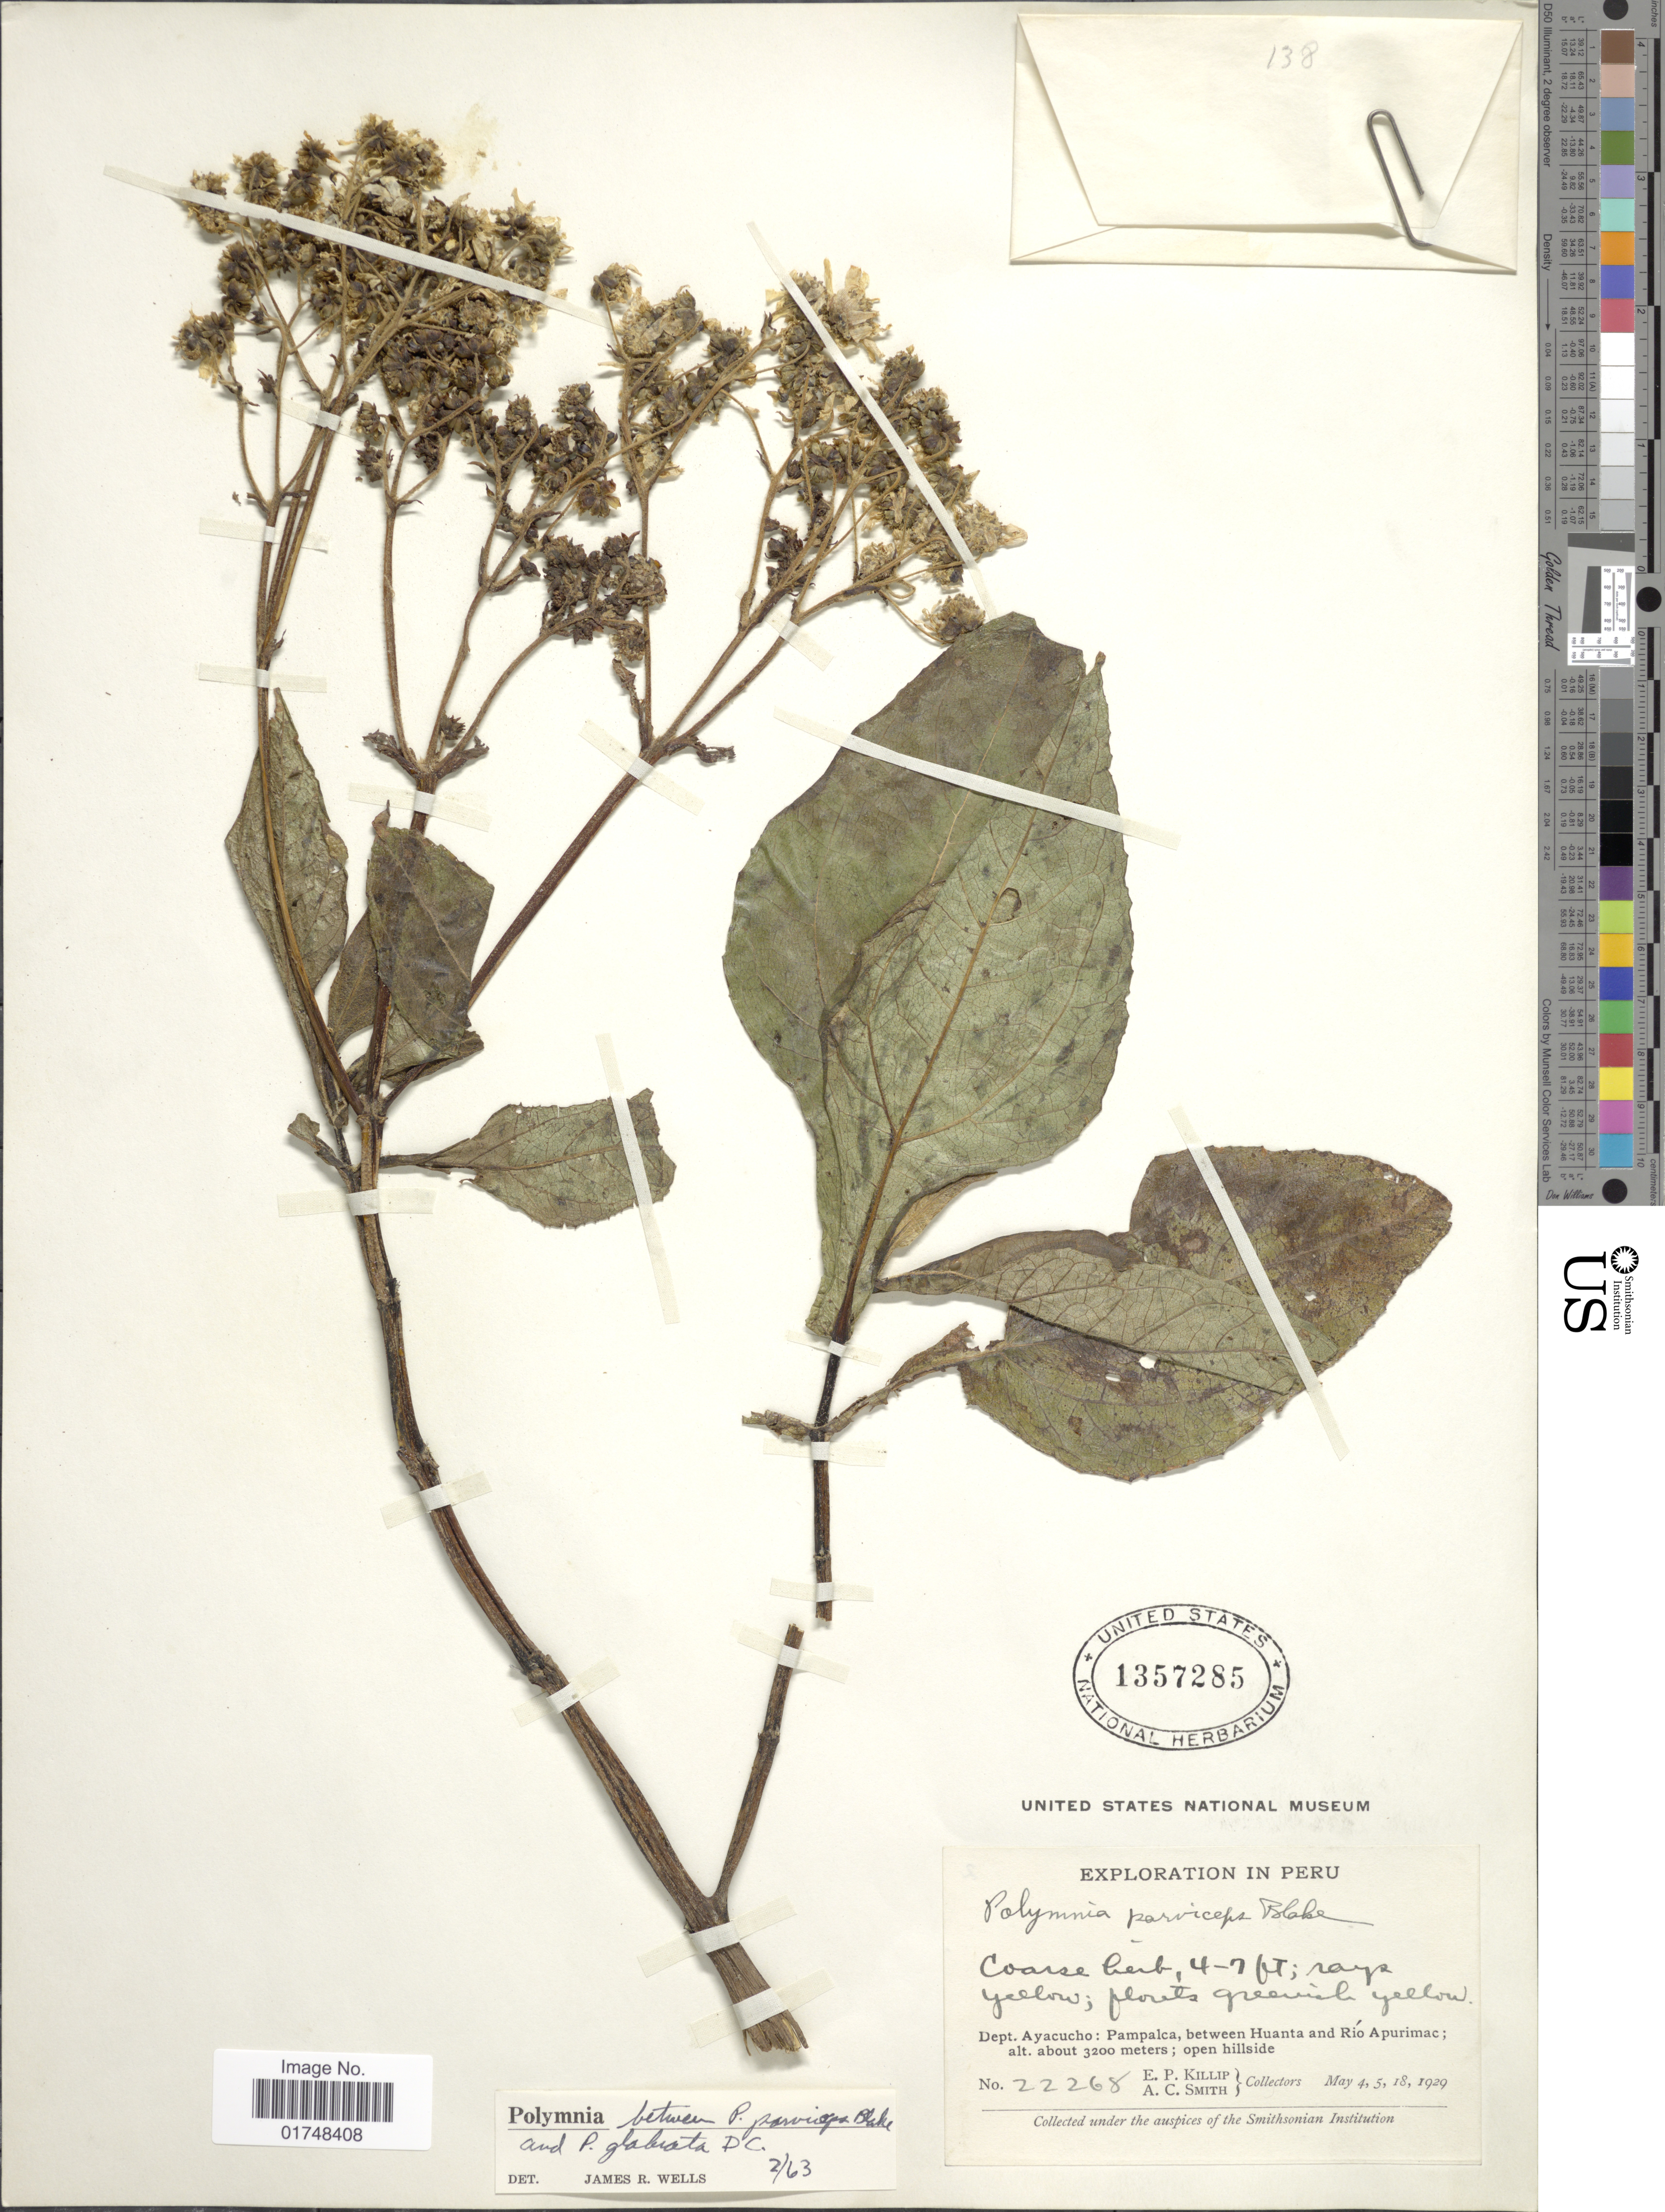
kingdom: Plantae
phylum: Tracheophyta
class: Magnoliopsida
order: Asterales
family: Asteraceae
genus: Smallanthus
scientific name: Smallanthus parviceps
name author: (S.F. Blake) H. Rob.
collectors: E. P. Killip & A. C. Smith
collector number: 22268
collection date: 1929-05-04/1929-05-18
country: Peru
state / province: Ayacucho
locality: Pampalca, between Huanta and Rio Apurimac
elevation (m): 3200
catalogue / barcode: US 1357285